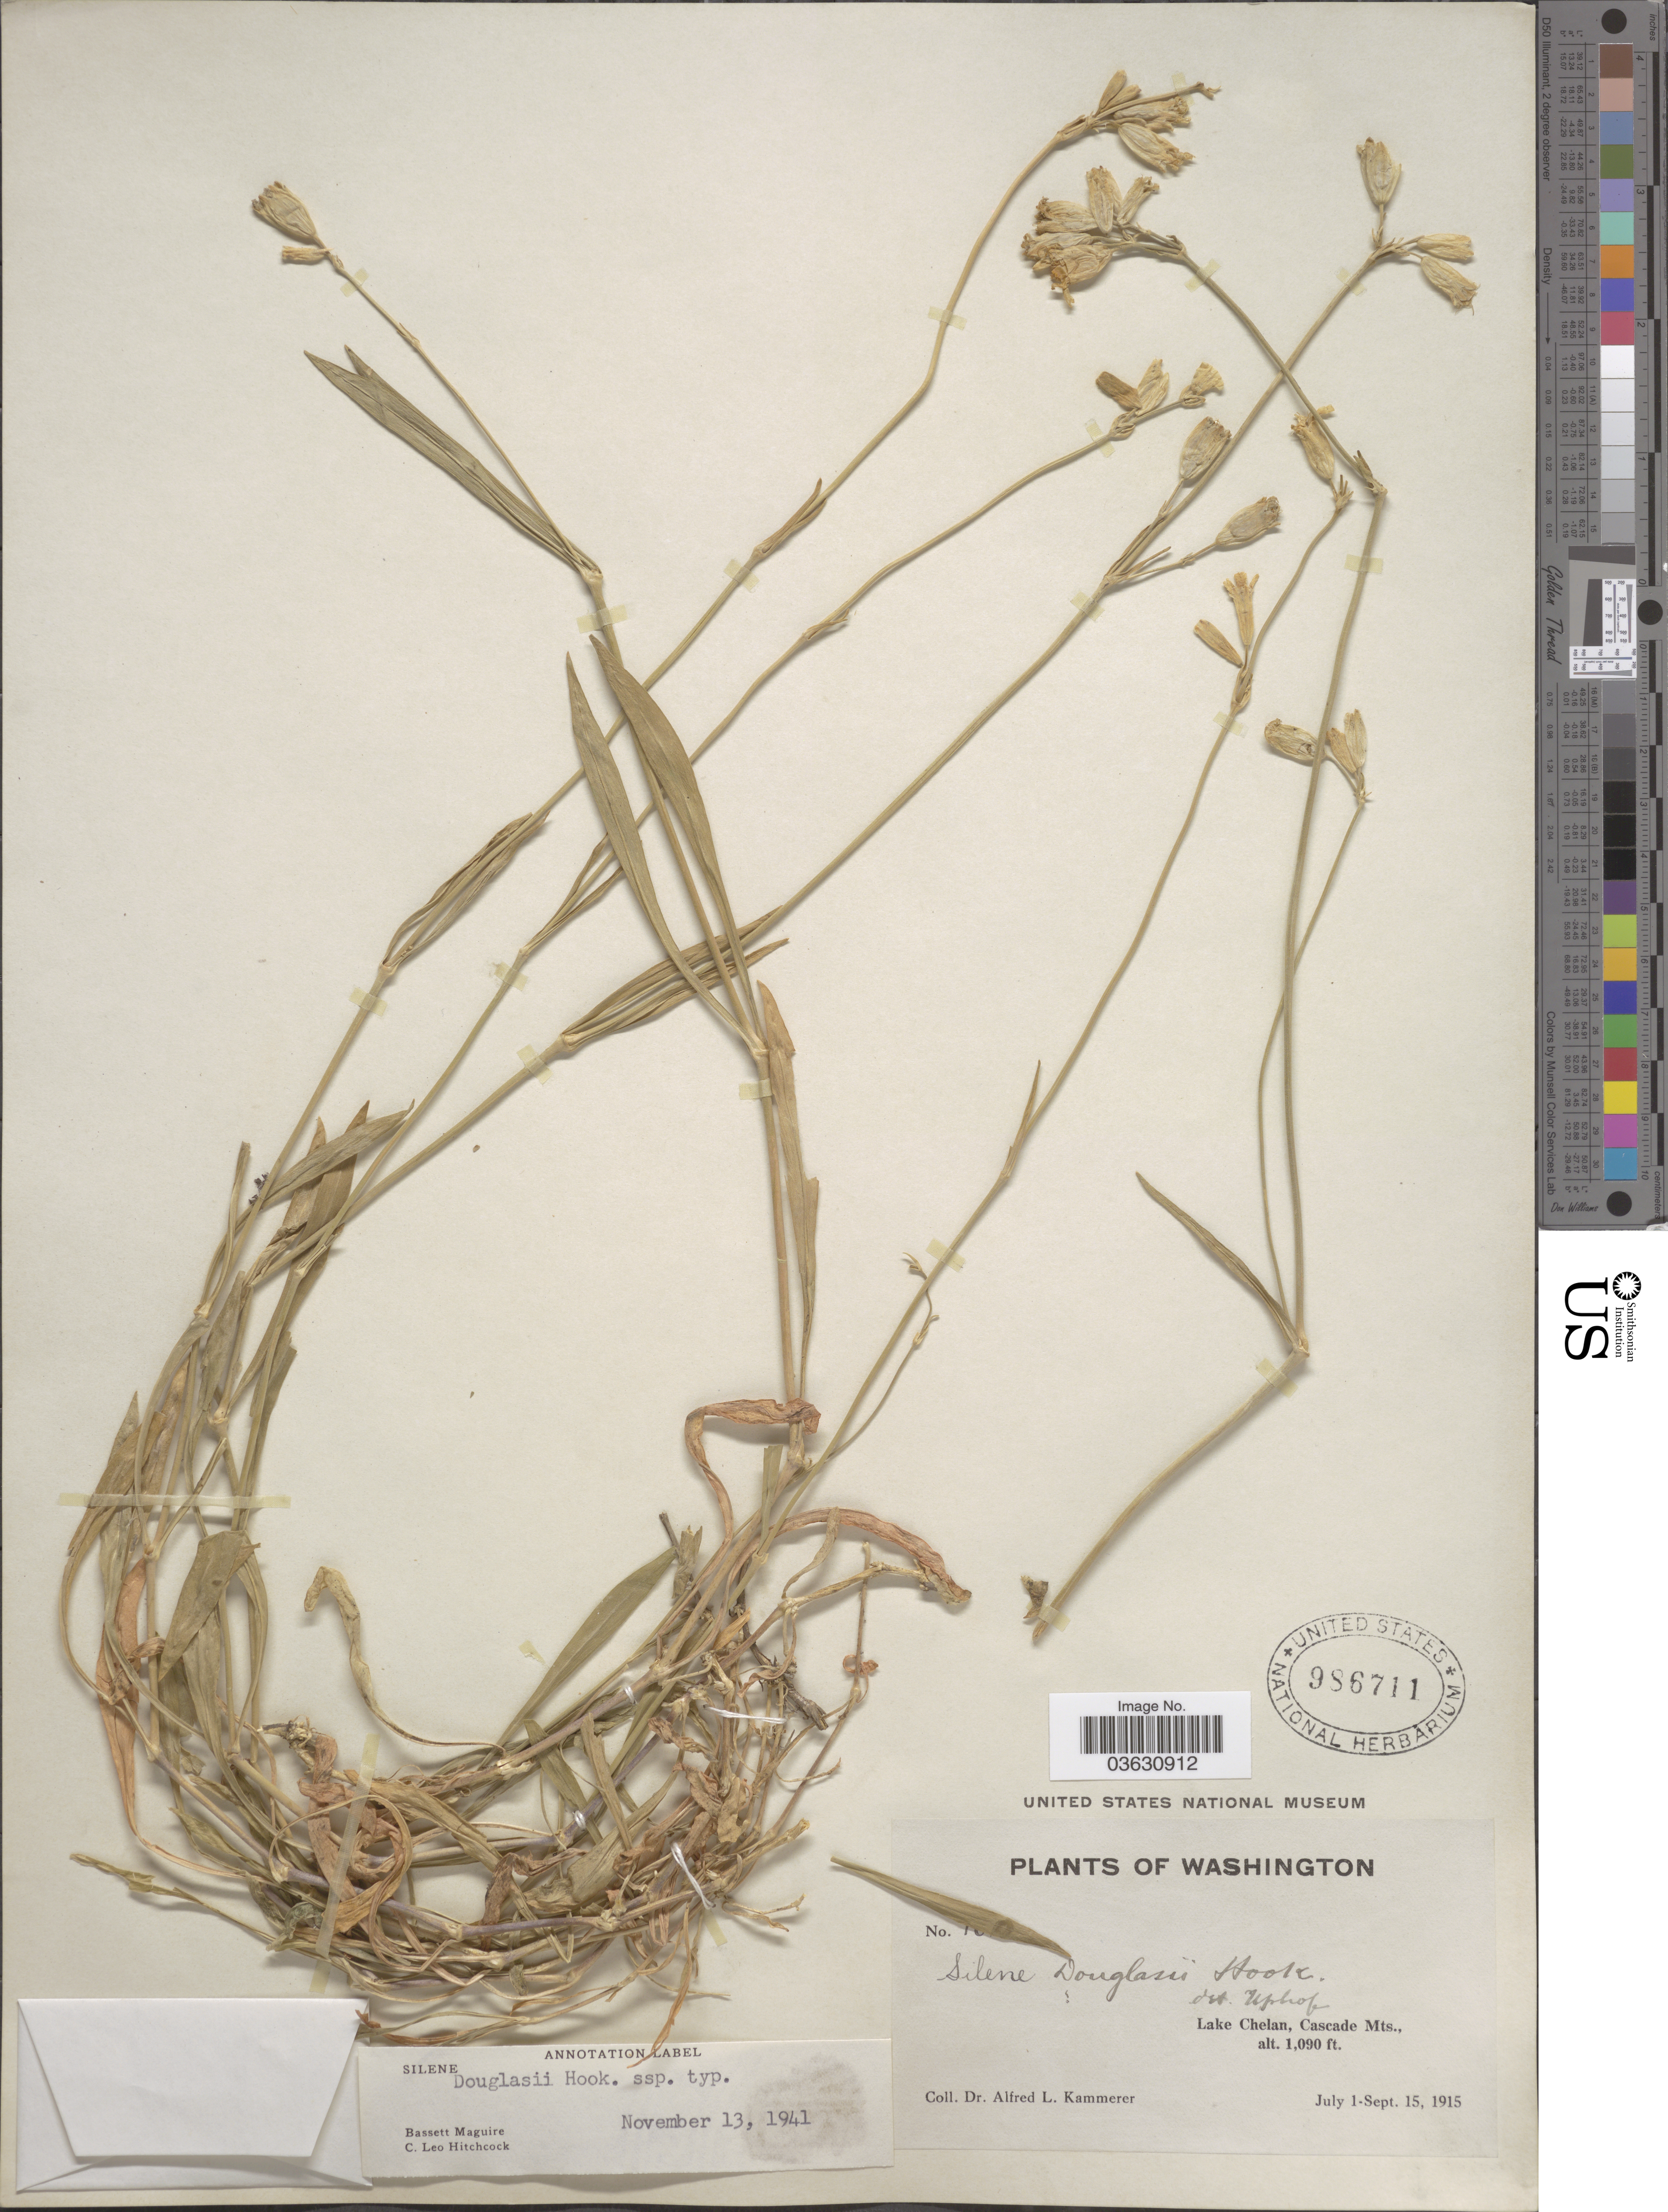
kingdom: Plantae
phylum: Tracheophyta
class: Magnoliopsida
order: Caryophyllales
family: Caryophyllaceae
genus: Silene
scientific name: Silene douglasii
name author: Hook.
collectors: A. Kammerer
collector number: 1!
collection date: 1915-07-01/1915-09-15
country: United States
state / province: Washington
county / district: Chelan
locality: Lake Chelan, Cascade Mts.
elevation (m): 332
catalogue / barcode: US 986711